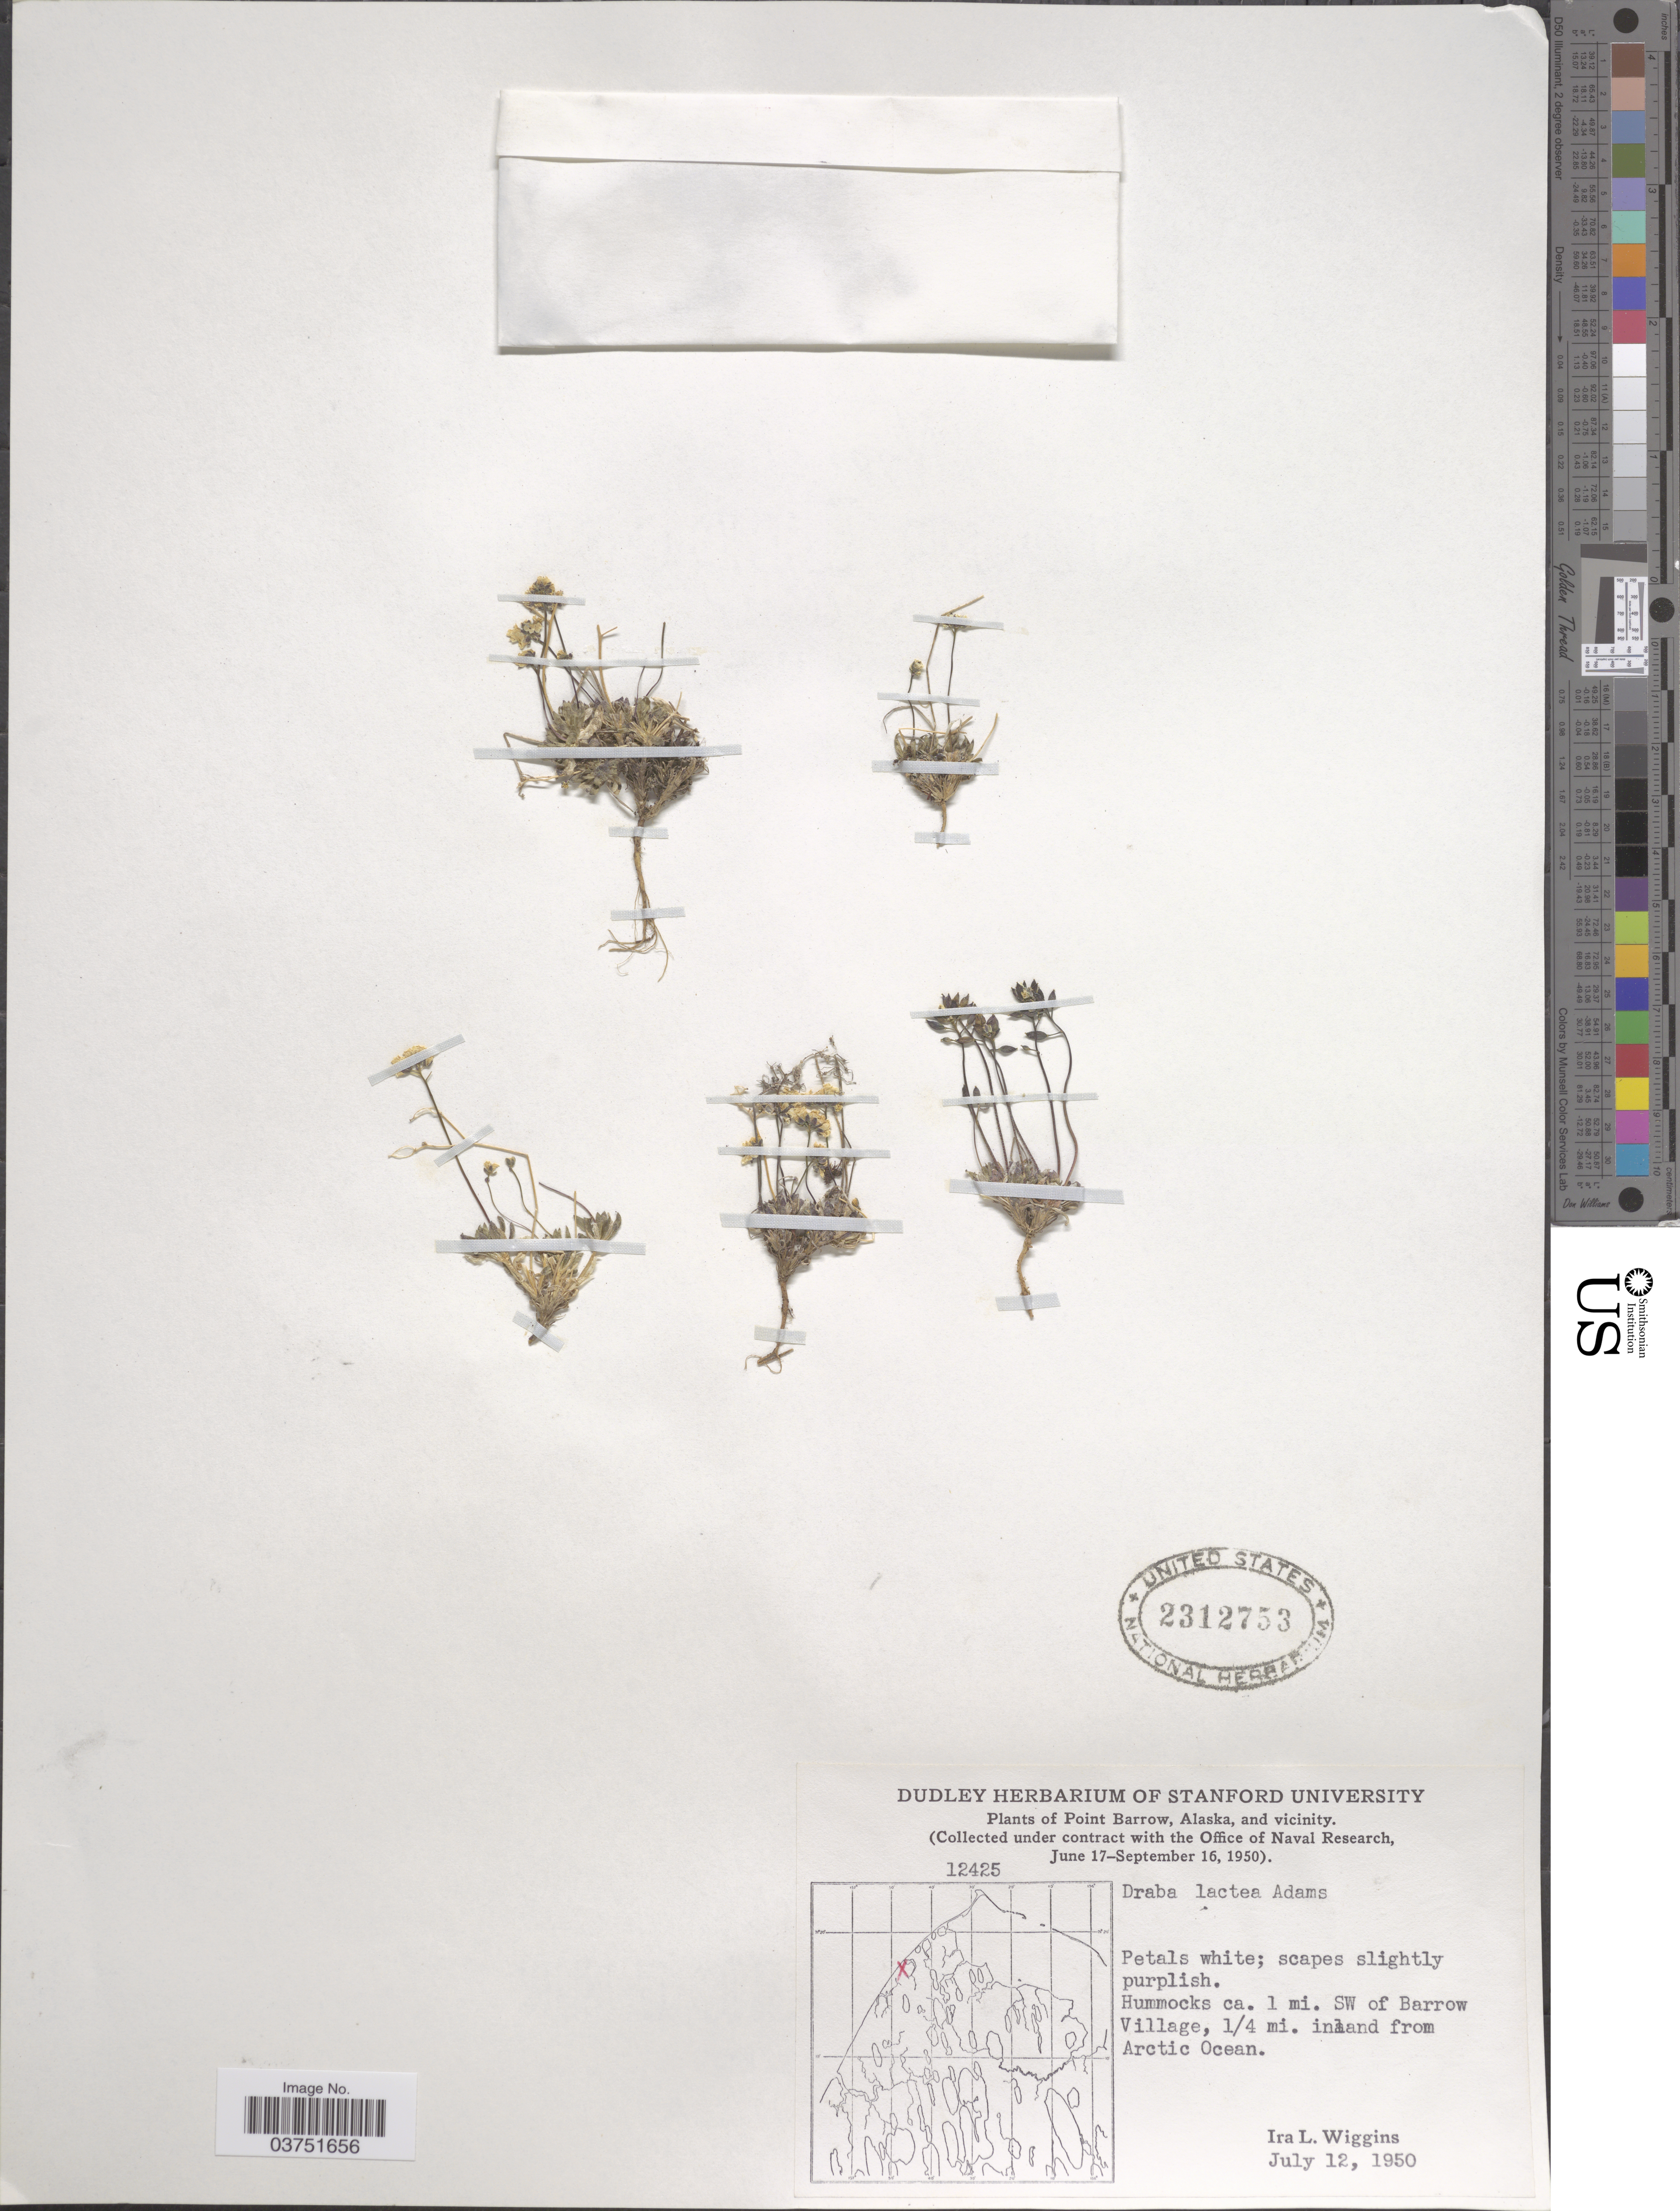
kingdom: Plantae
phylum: Tracheophyta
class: Magnoliopsida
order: Brassicales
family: Brassicaceae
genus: Draba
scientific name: Draba lactea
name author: Adams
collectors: I. L. Wiggins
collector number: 12425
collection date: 1950-07-12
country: United States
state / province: Alaska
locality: Point Barrow, Alaska, and vicinity. Hummocks ca. 1 mi. SW of Barrow Village, 1/4 mi. inland from Arctic Ocean.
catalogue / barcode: US 2312753